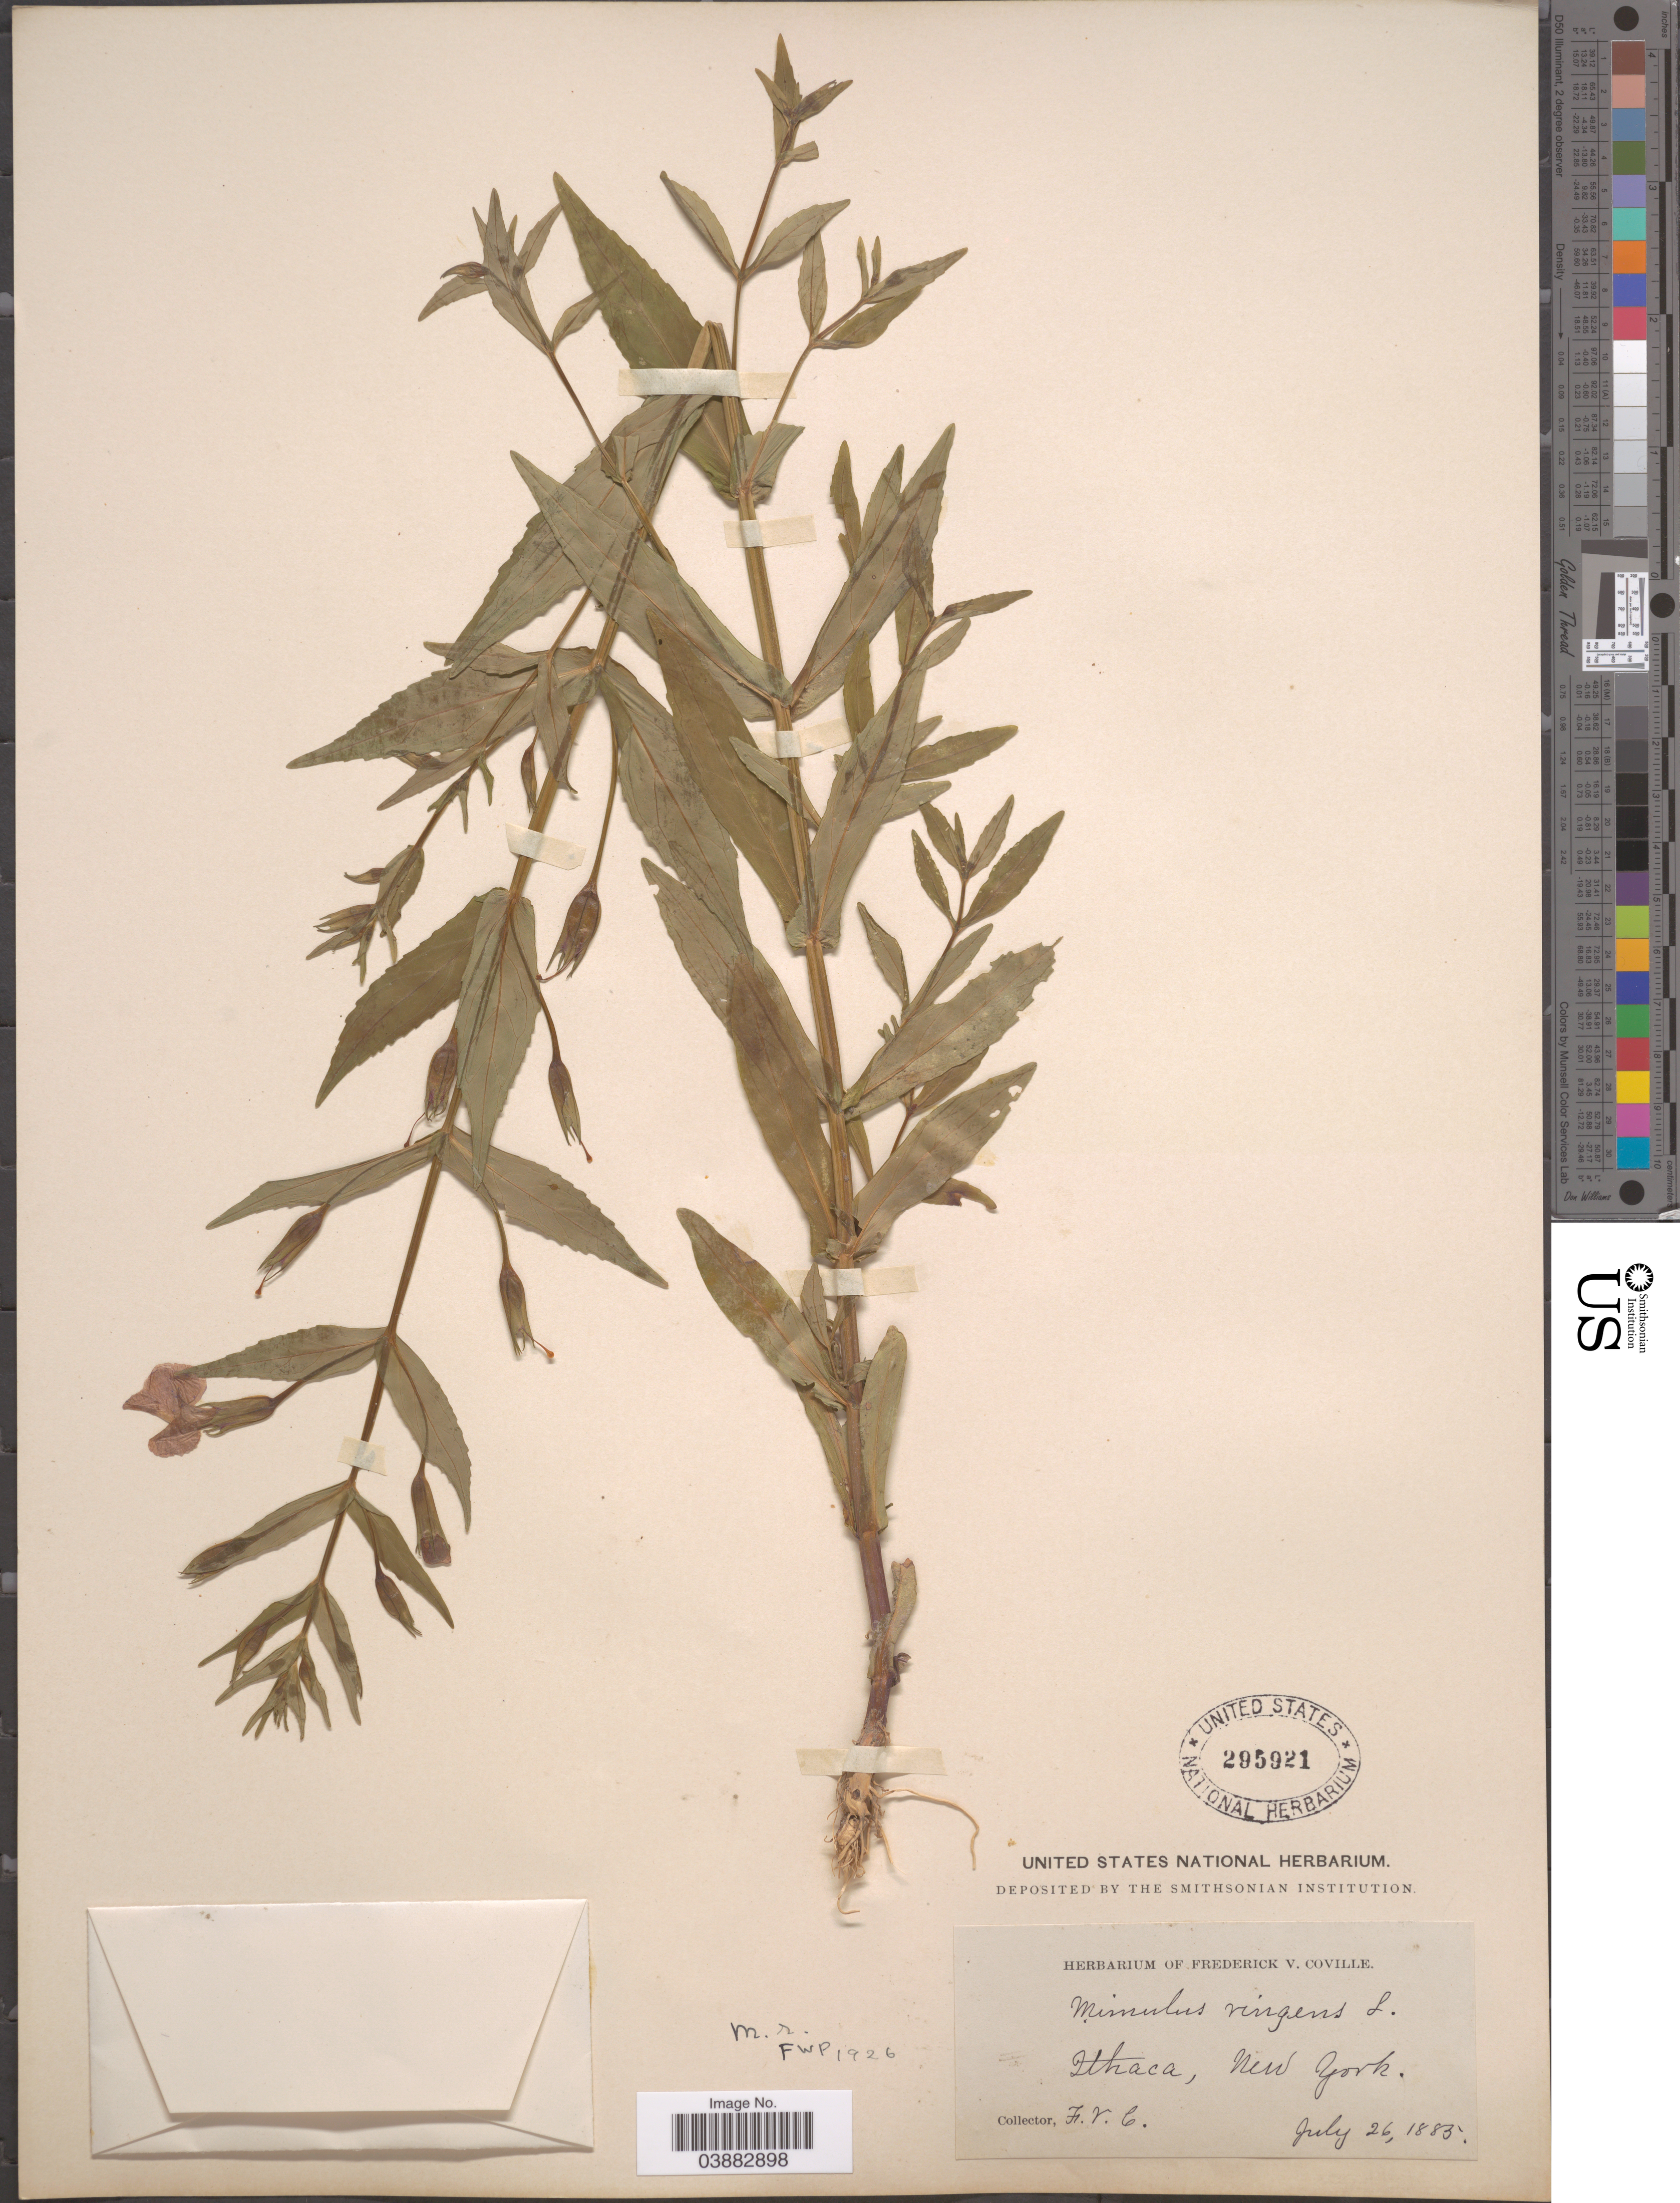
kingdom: Plantae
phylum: Tracheophyta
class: Magnoliopsida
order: Lamiales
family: Phrymaceae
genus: Mimulus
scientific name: Mimulus ringens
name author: L.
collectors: F. V. Coville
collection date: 1885-07-26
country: United States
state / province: New York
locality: Ithaca.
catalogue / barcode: US 295921